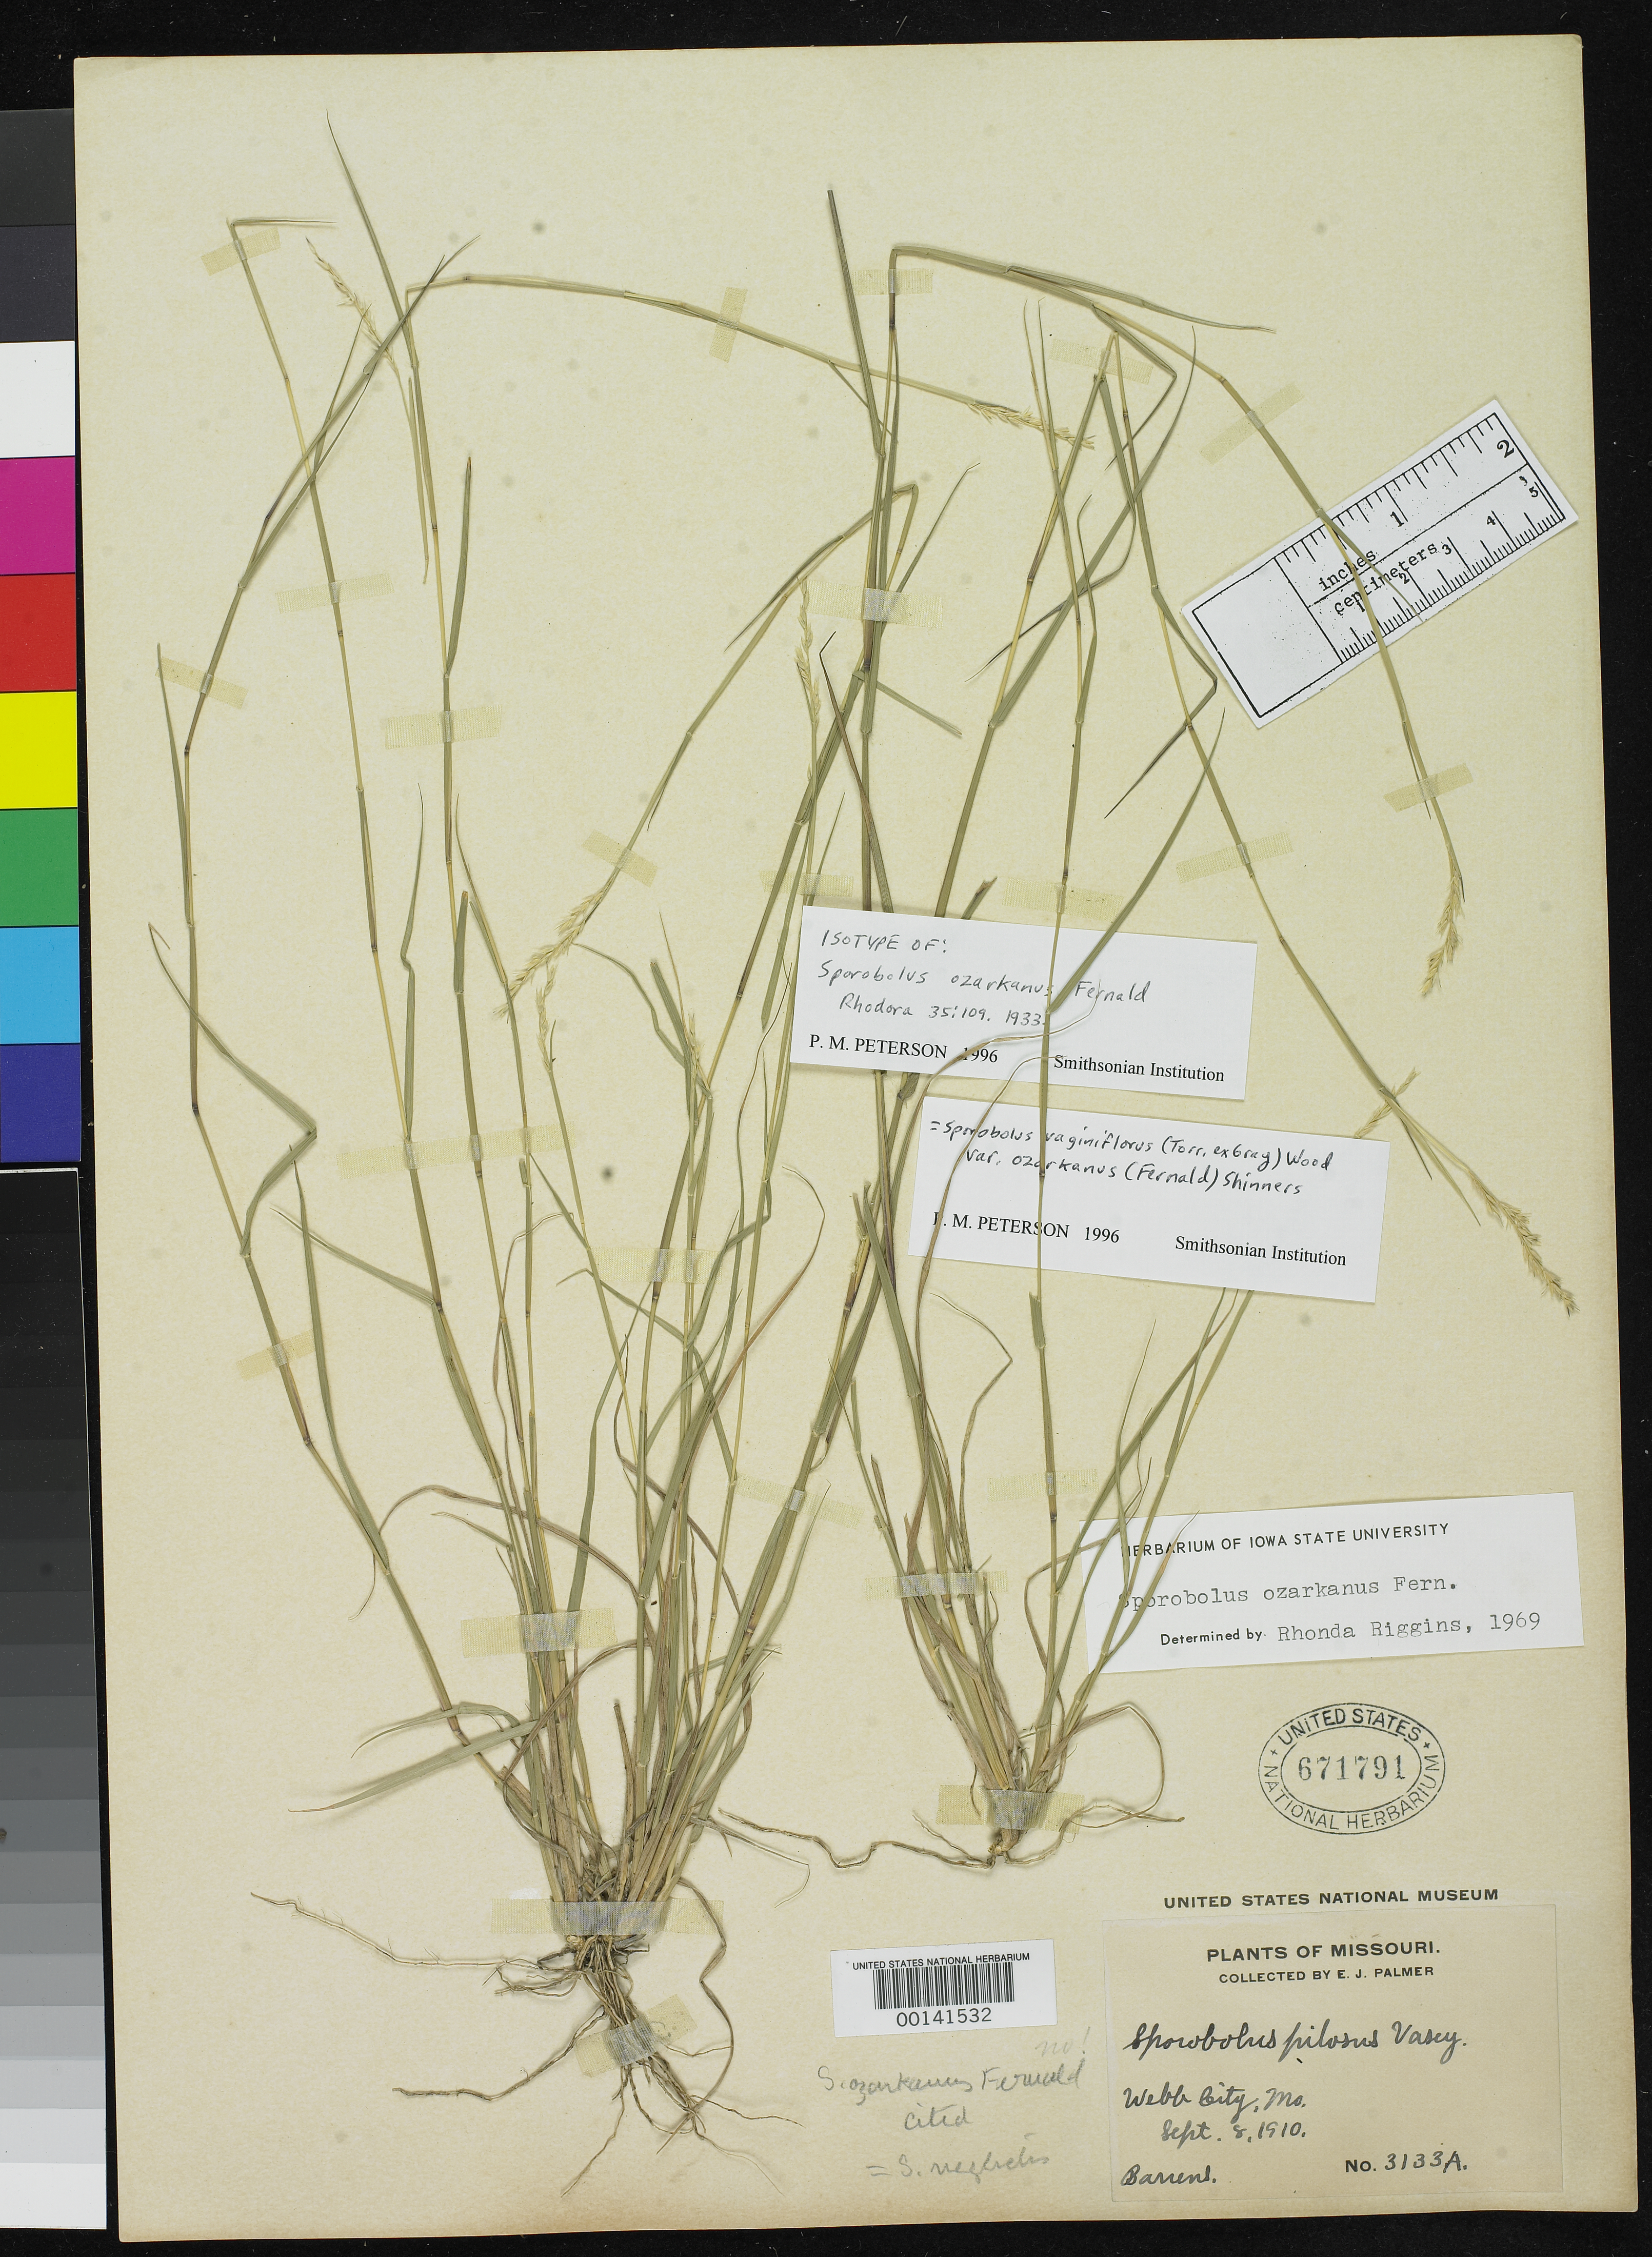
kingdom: Plantae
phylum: Tracheophyta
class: Liliopsida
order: Poales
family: Poaceae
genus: Sporobolus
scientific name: Sporobolus ozarkanus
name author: Fernald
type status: Isotype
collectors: E. J. Palmer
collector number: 3133 a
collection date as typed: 08 Sep 1910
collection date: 1910-09-08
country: United States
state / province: Missouri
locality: Webb City.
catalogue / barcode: US 671791